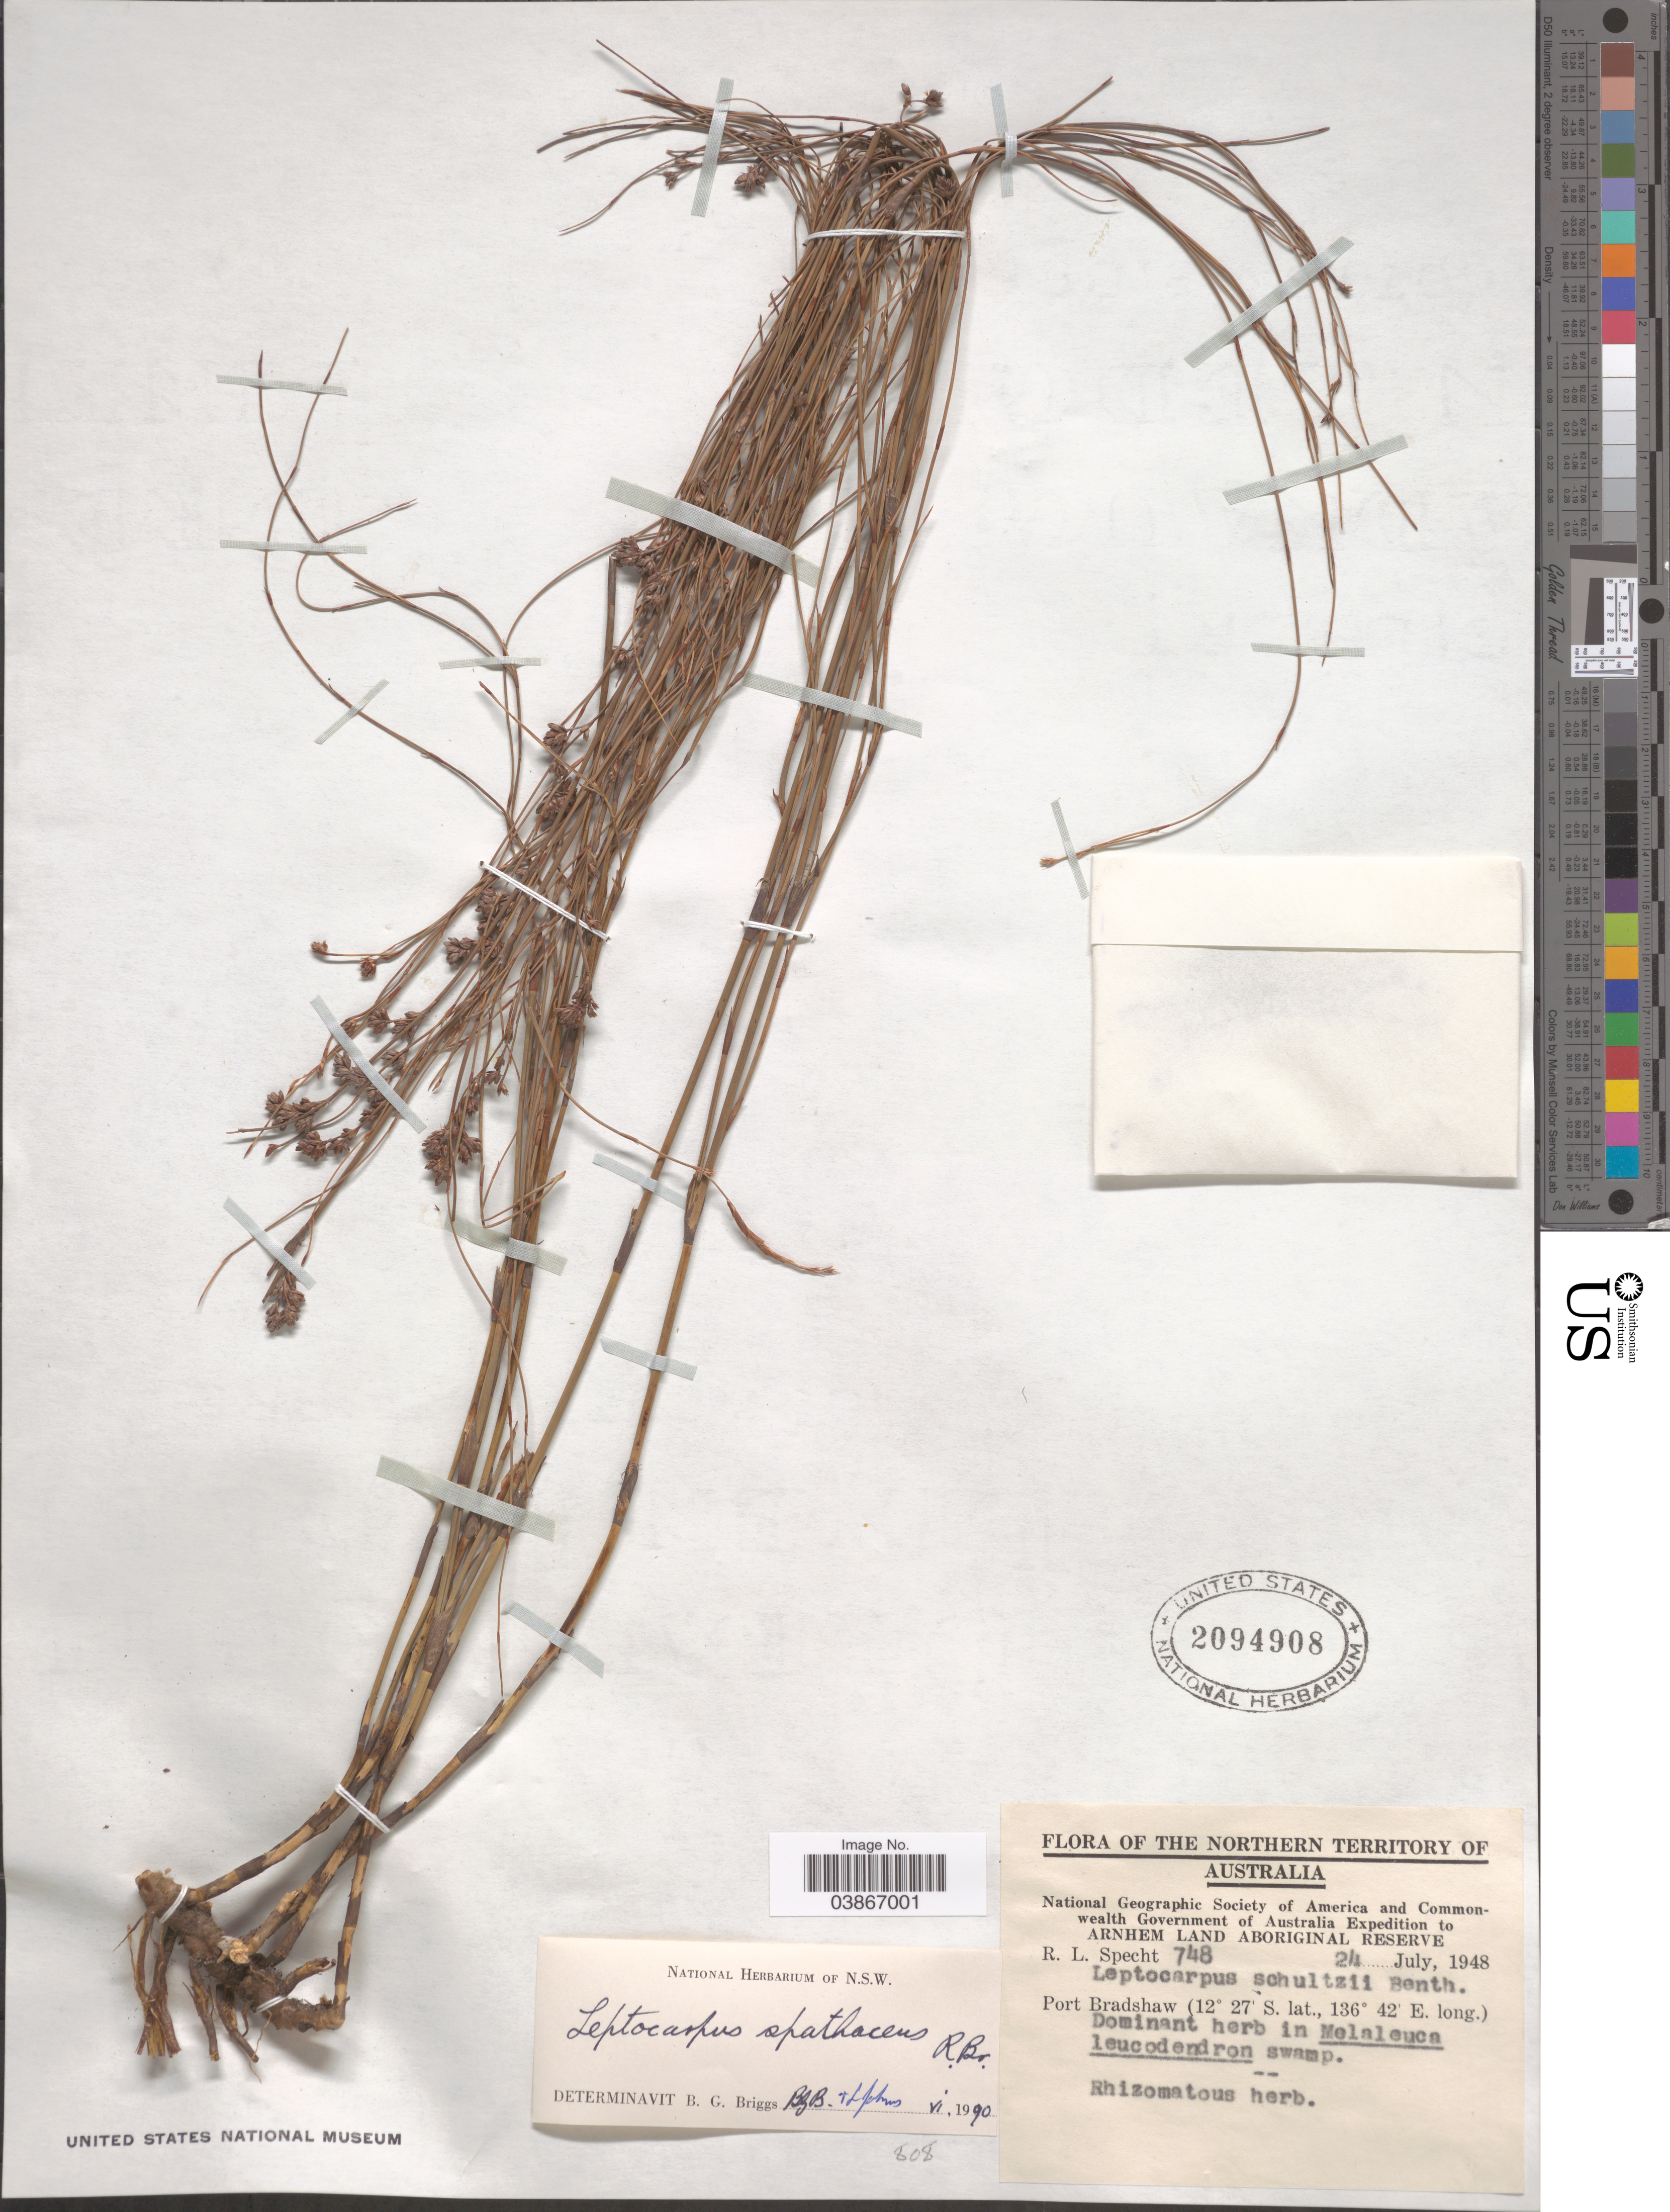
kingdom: Plantae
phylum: Tracheophyta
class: Liliopsida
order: Poales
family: Restionaceae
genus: Dapsilanthus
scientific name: Dapsilanthus spathaceus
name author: (R. Br.) B.G. Briggs & L.A.S. Johnson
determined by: Strong, Mark T., (BOT), Smithsonian Institution - National Museum of Natural History (UNITED STATES)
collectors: R. L. Specht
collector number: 748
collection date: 1948-07-24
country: Australia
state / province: Northern Territory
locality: Arnhem Land Aborginal Reserve. Port Bradshaw.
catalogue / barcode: US 2094908